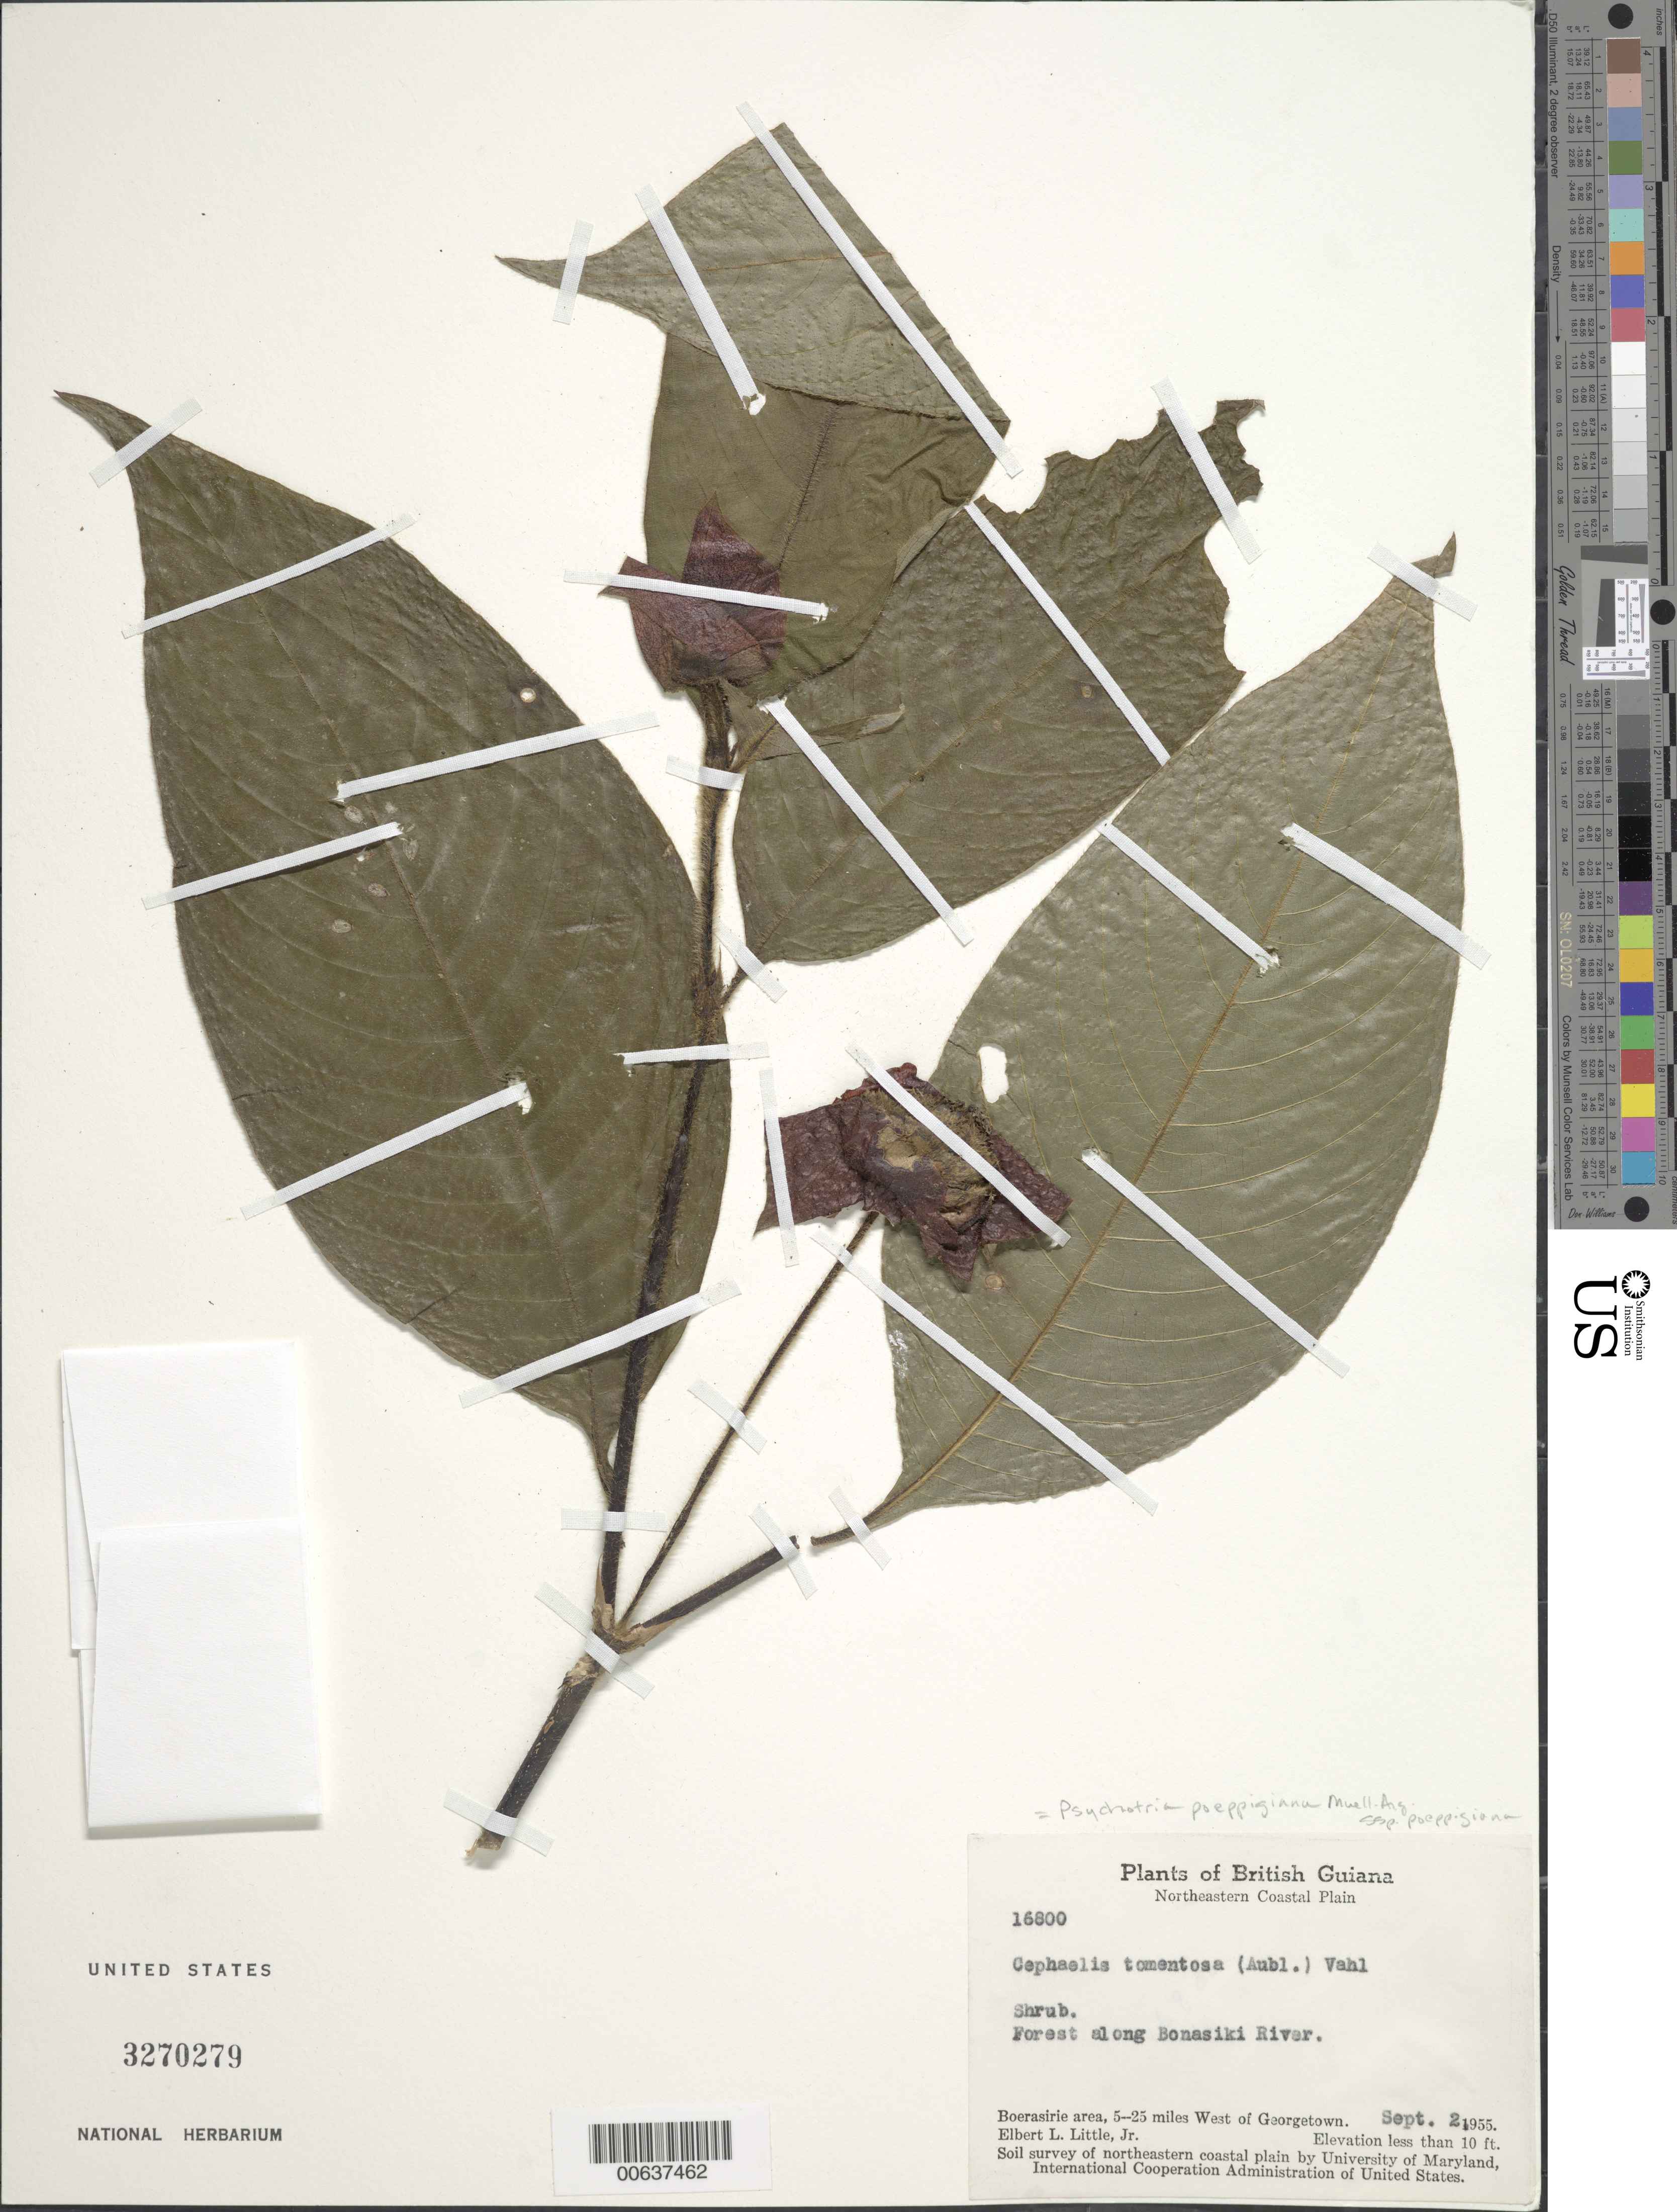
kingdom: Plantae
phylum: Tracheophyta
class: Magnoliopsida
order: Gentianales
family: Rubiaceae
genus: Palicourea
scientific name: Palicourea tomentosa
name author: (Aubl.) Borhidi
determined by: Kirkbride, J. H., Jr.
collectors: E. L. Little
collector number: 16800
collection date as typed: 2-Sep-55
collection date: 1955-09-02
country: Guyana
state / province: Essequibo Isl-W. Demerara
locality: Boerasirie area, Bonasika R., 5-25 mi. W of Georgetown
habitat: Forest along river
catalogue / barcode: US 3270279